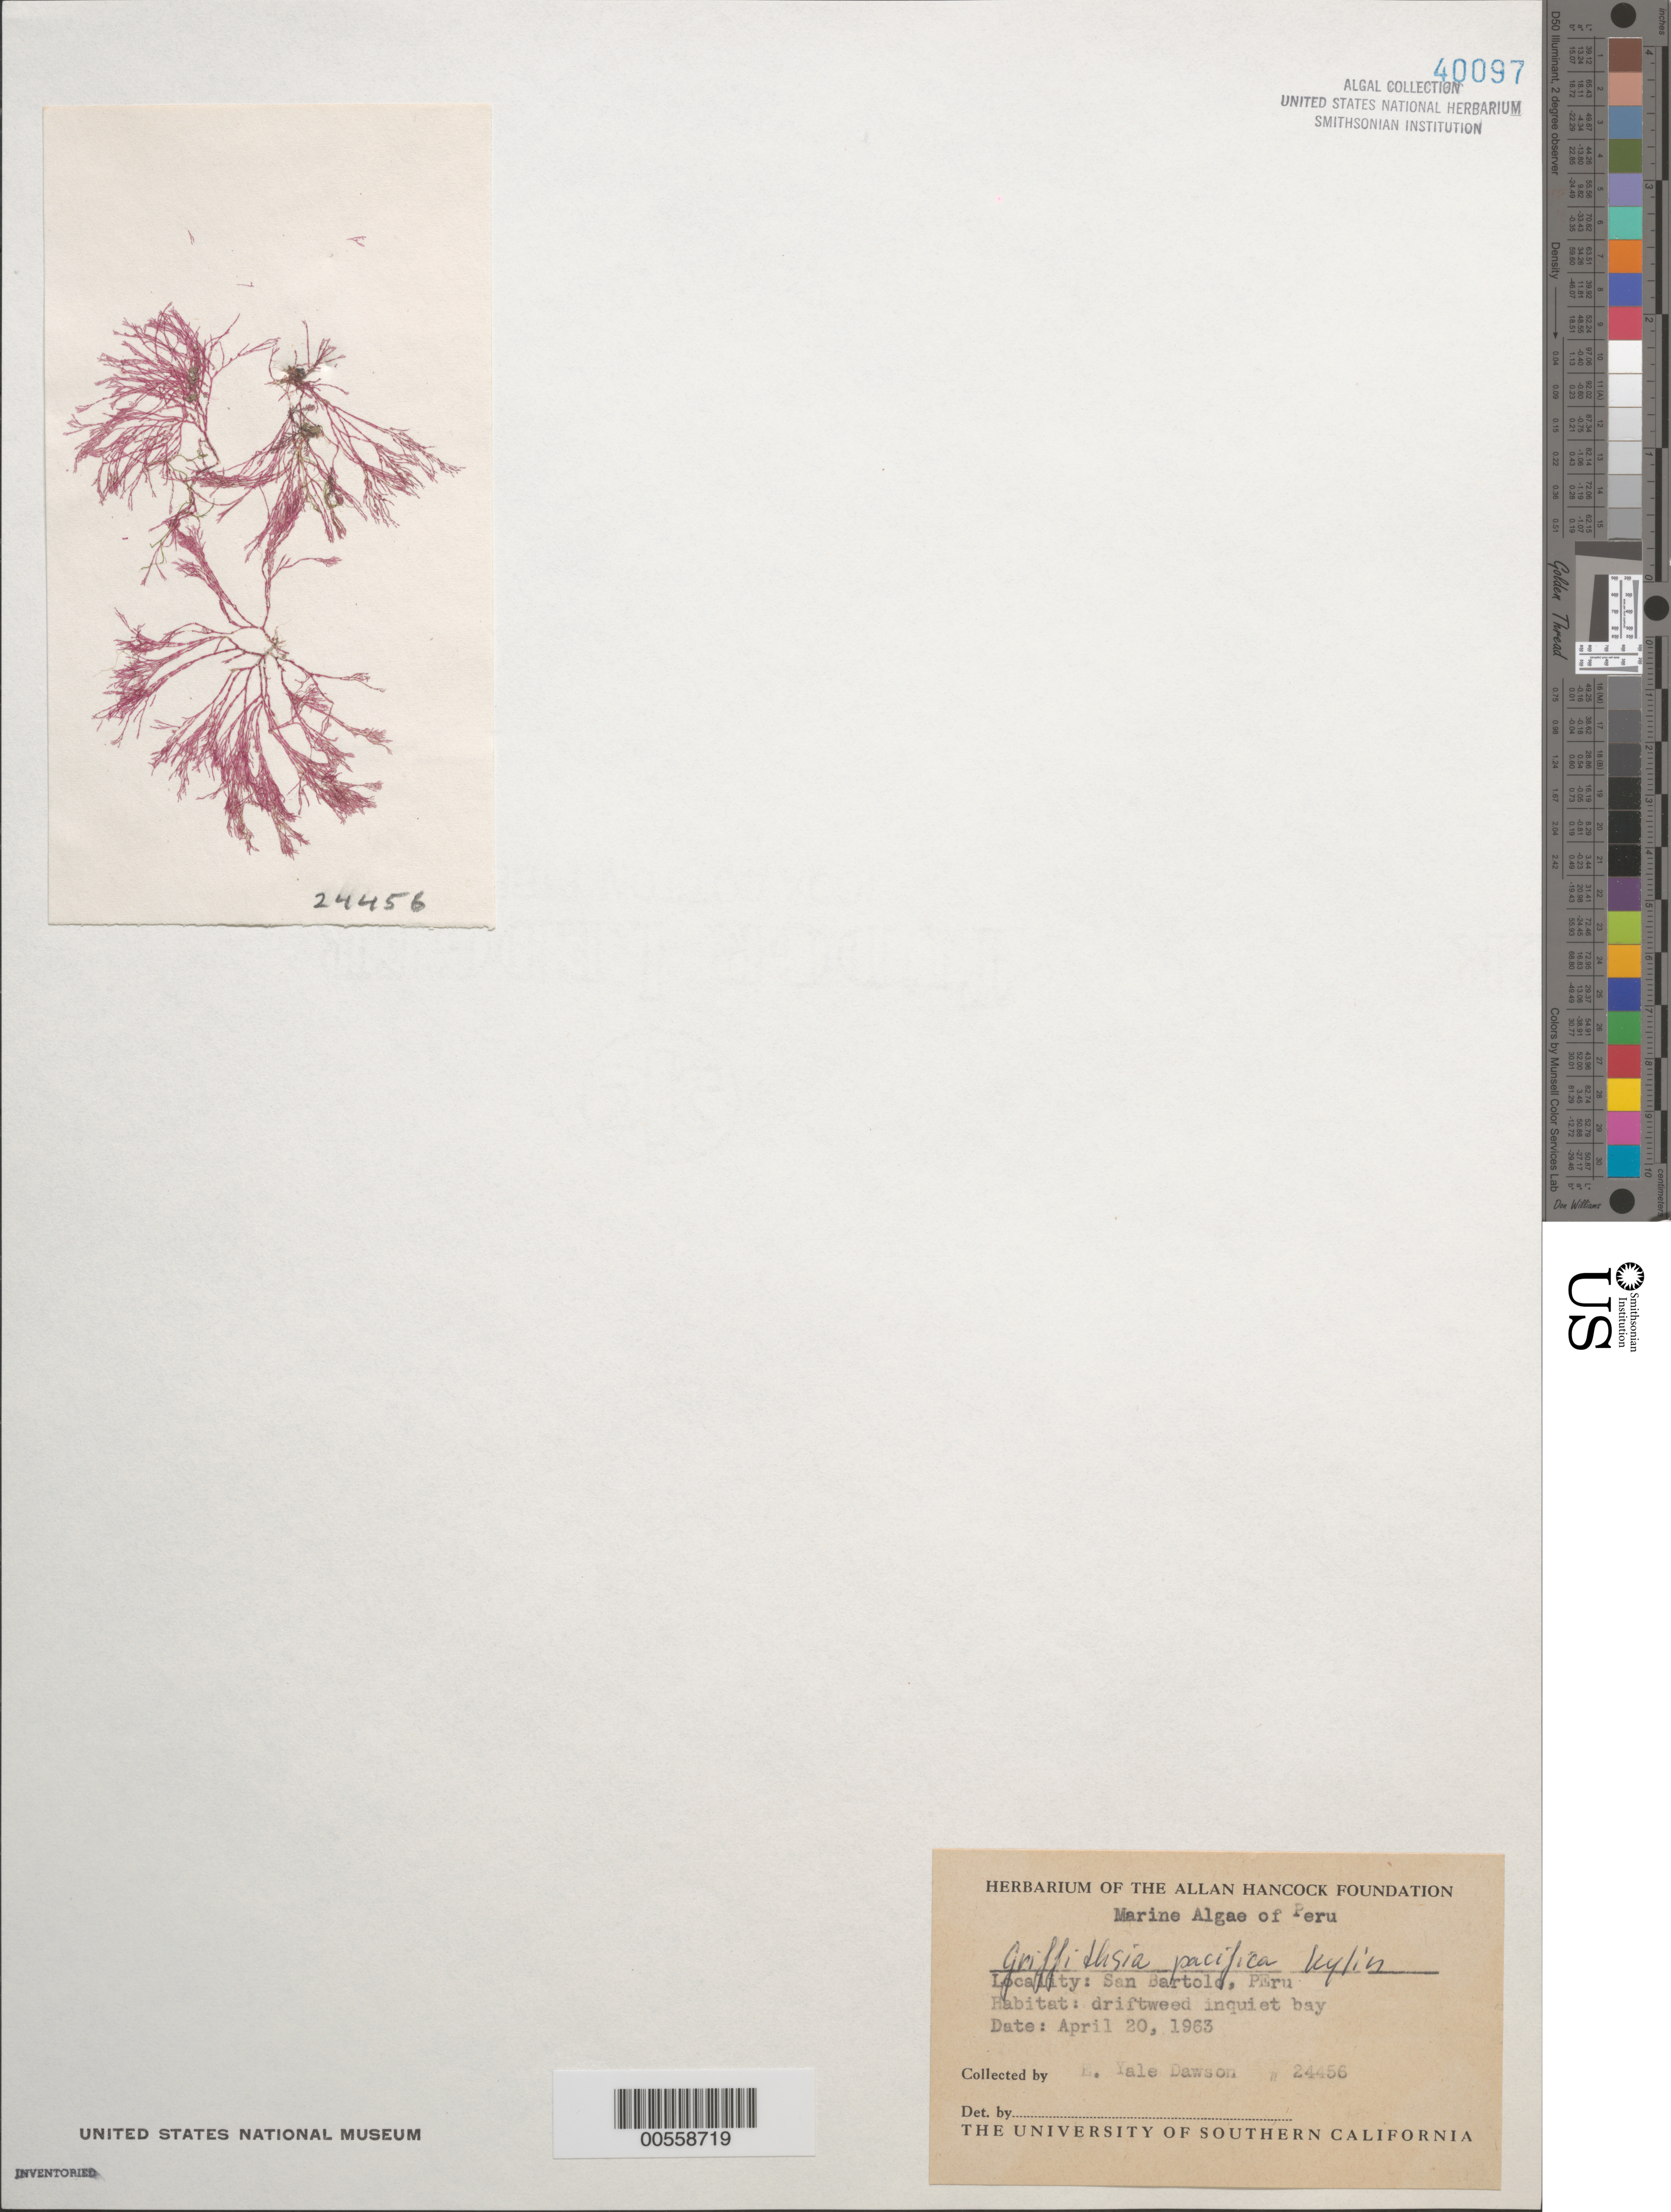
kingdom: Plantae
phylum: Rhodophyta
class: Florideophyceae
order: Ceramiales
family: Wrangeliaceae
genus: Griffithsia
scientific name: Griffithsia pacifica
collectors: E. Y. Dawson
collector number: EYD 24456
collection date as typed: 20 Apr 1963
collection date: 1963-04-20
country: Peru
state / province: Lima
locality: San bartolo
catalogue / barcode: US 40097